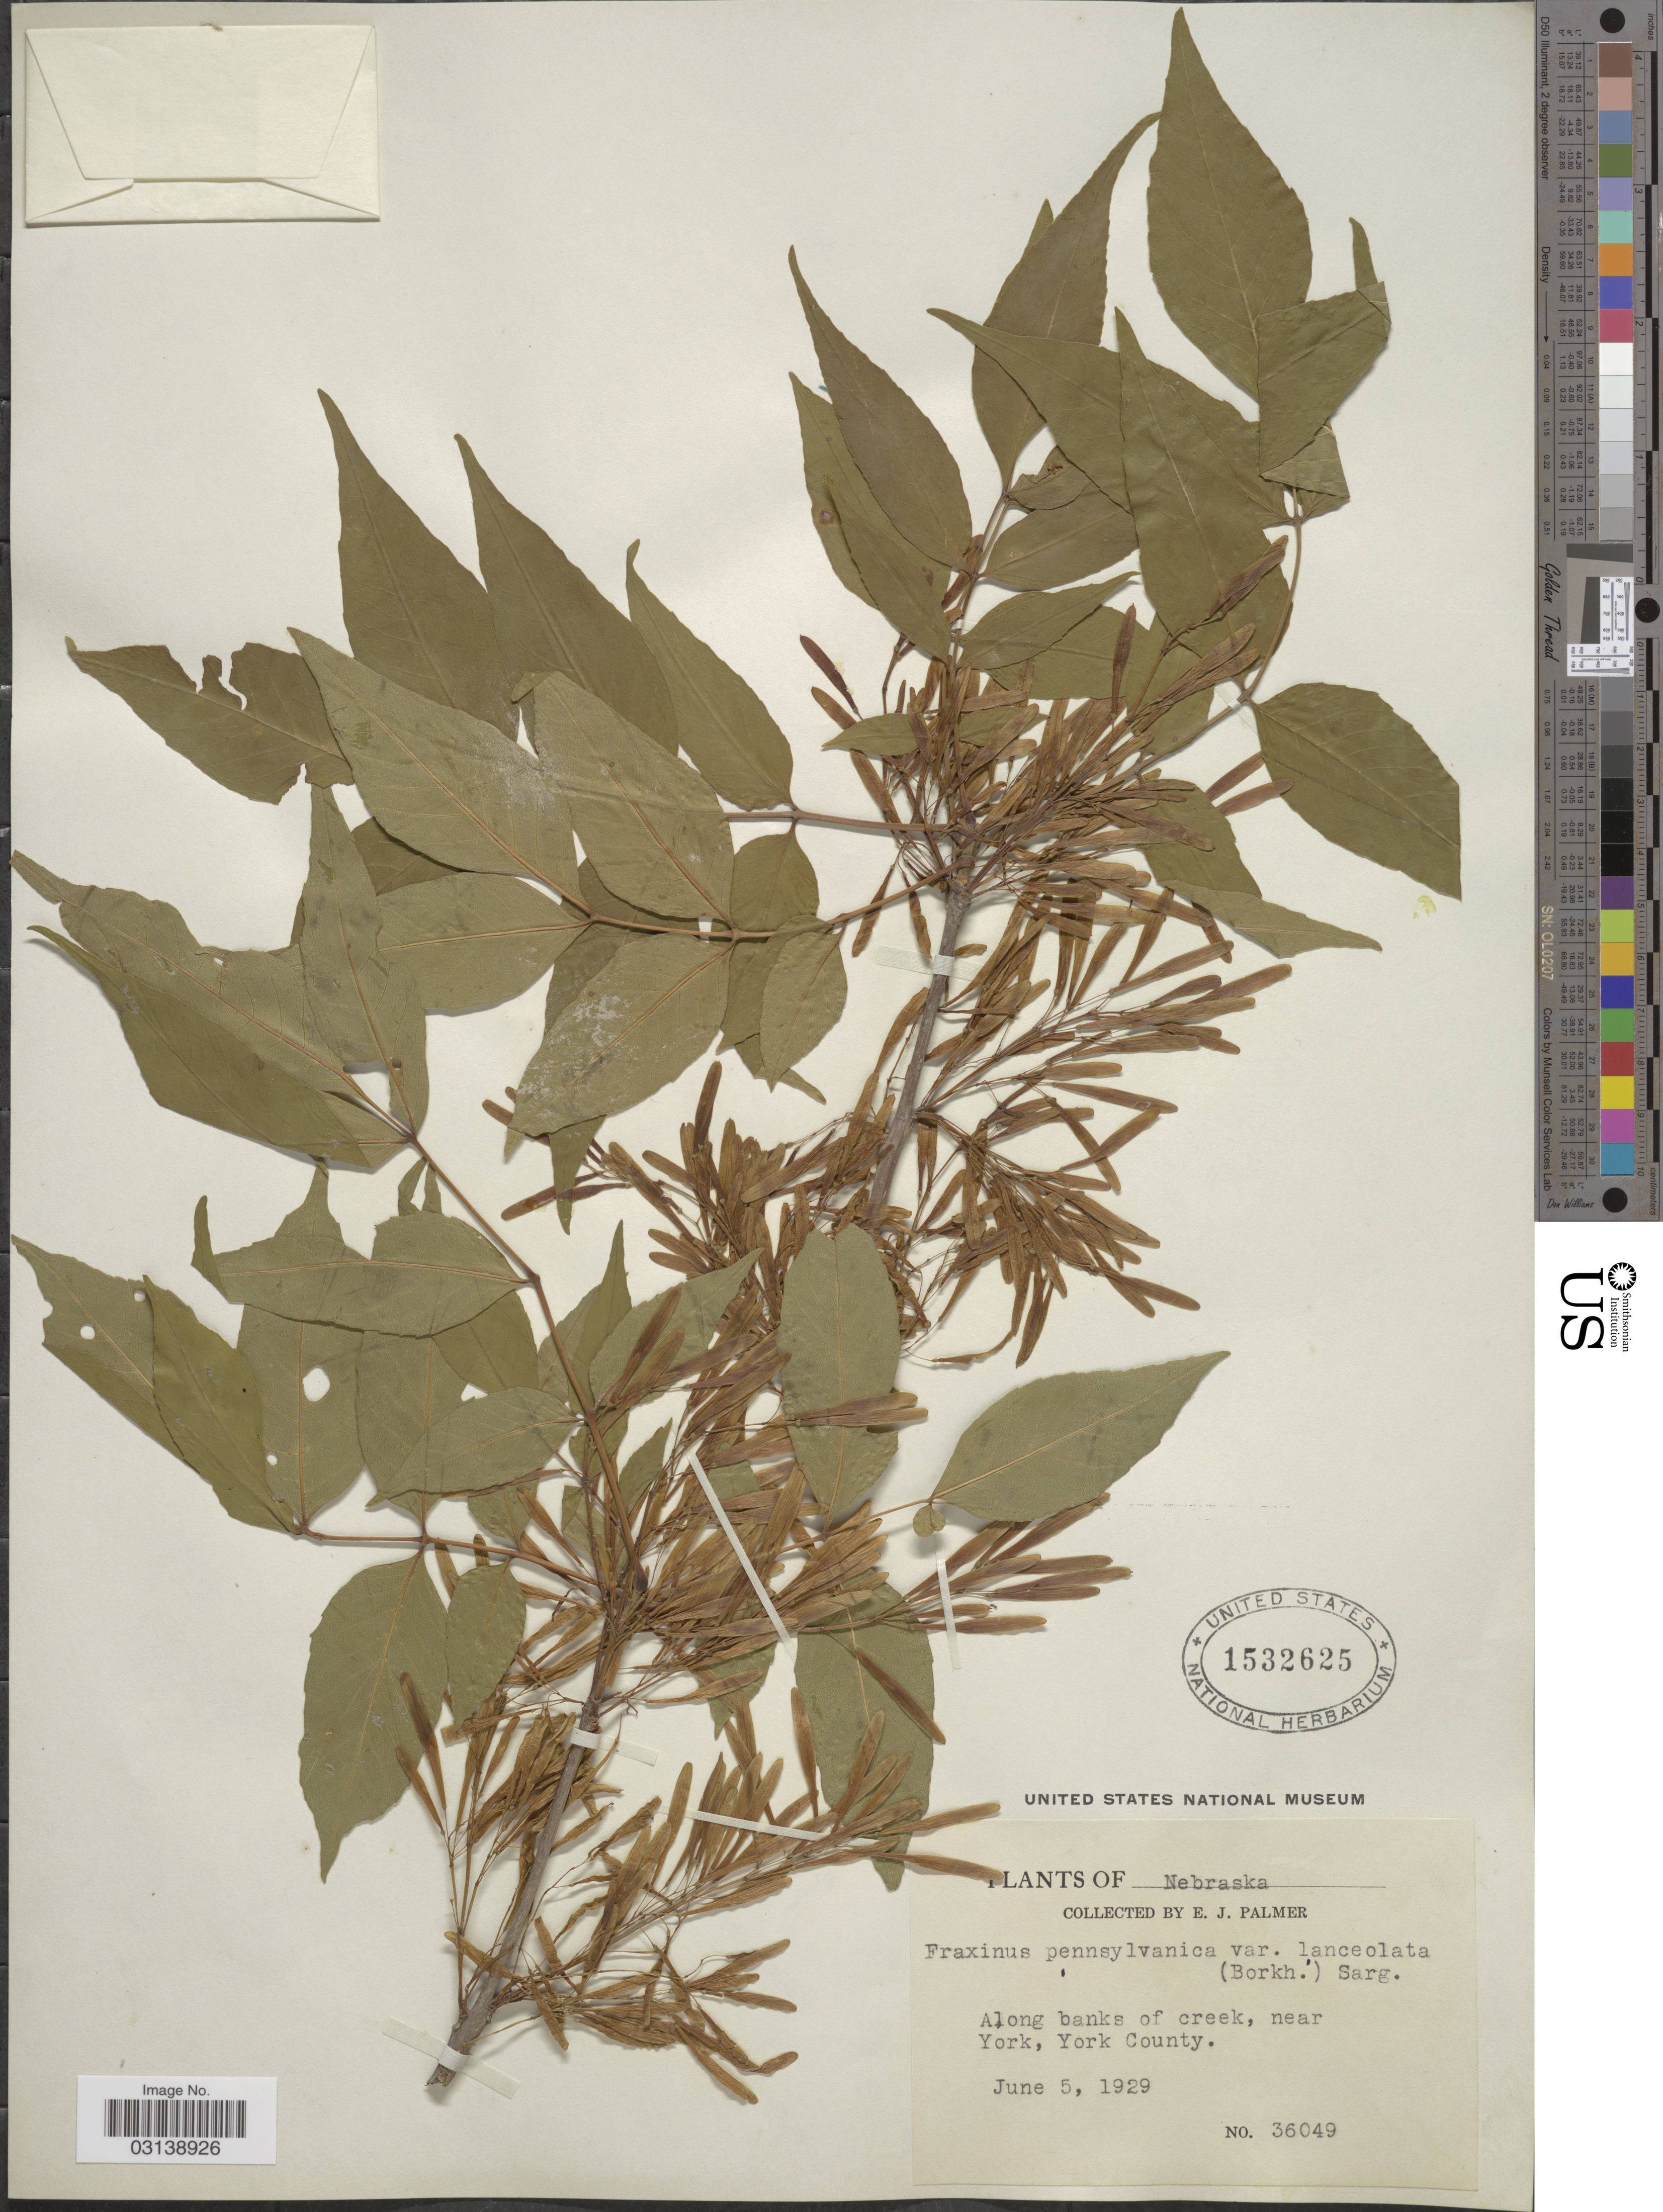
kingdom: Plantae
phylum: Tracheophyta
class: Magnoliopsida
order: Lamiales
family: Oleaceae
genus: Fraxinus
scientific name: Fraxinus pennsylvanica var. campestris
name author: (Britton) F.C. Gates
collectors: E. J. Palmer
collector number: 36049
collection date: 1929-06-05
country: United States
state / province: Nebraska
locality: Along banks of creek, near York, York County.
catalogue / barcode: US 1532625